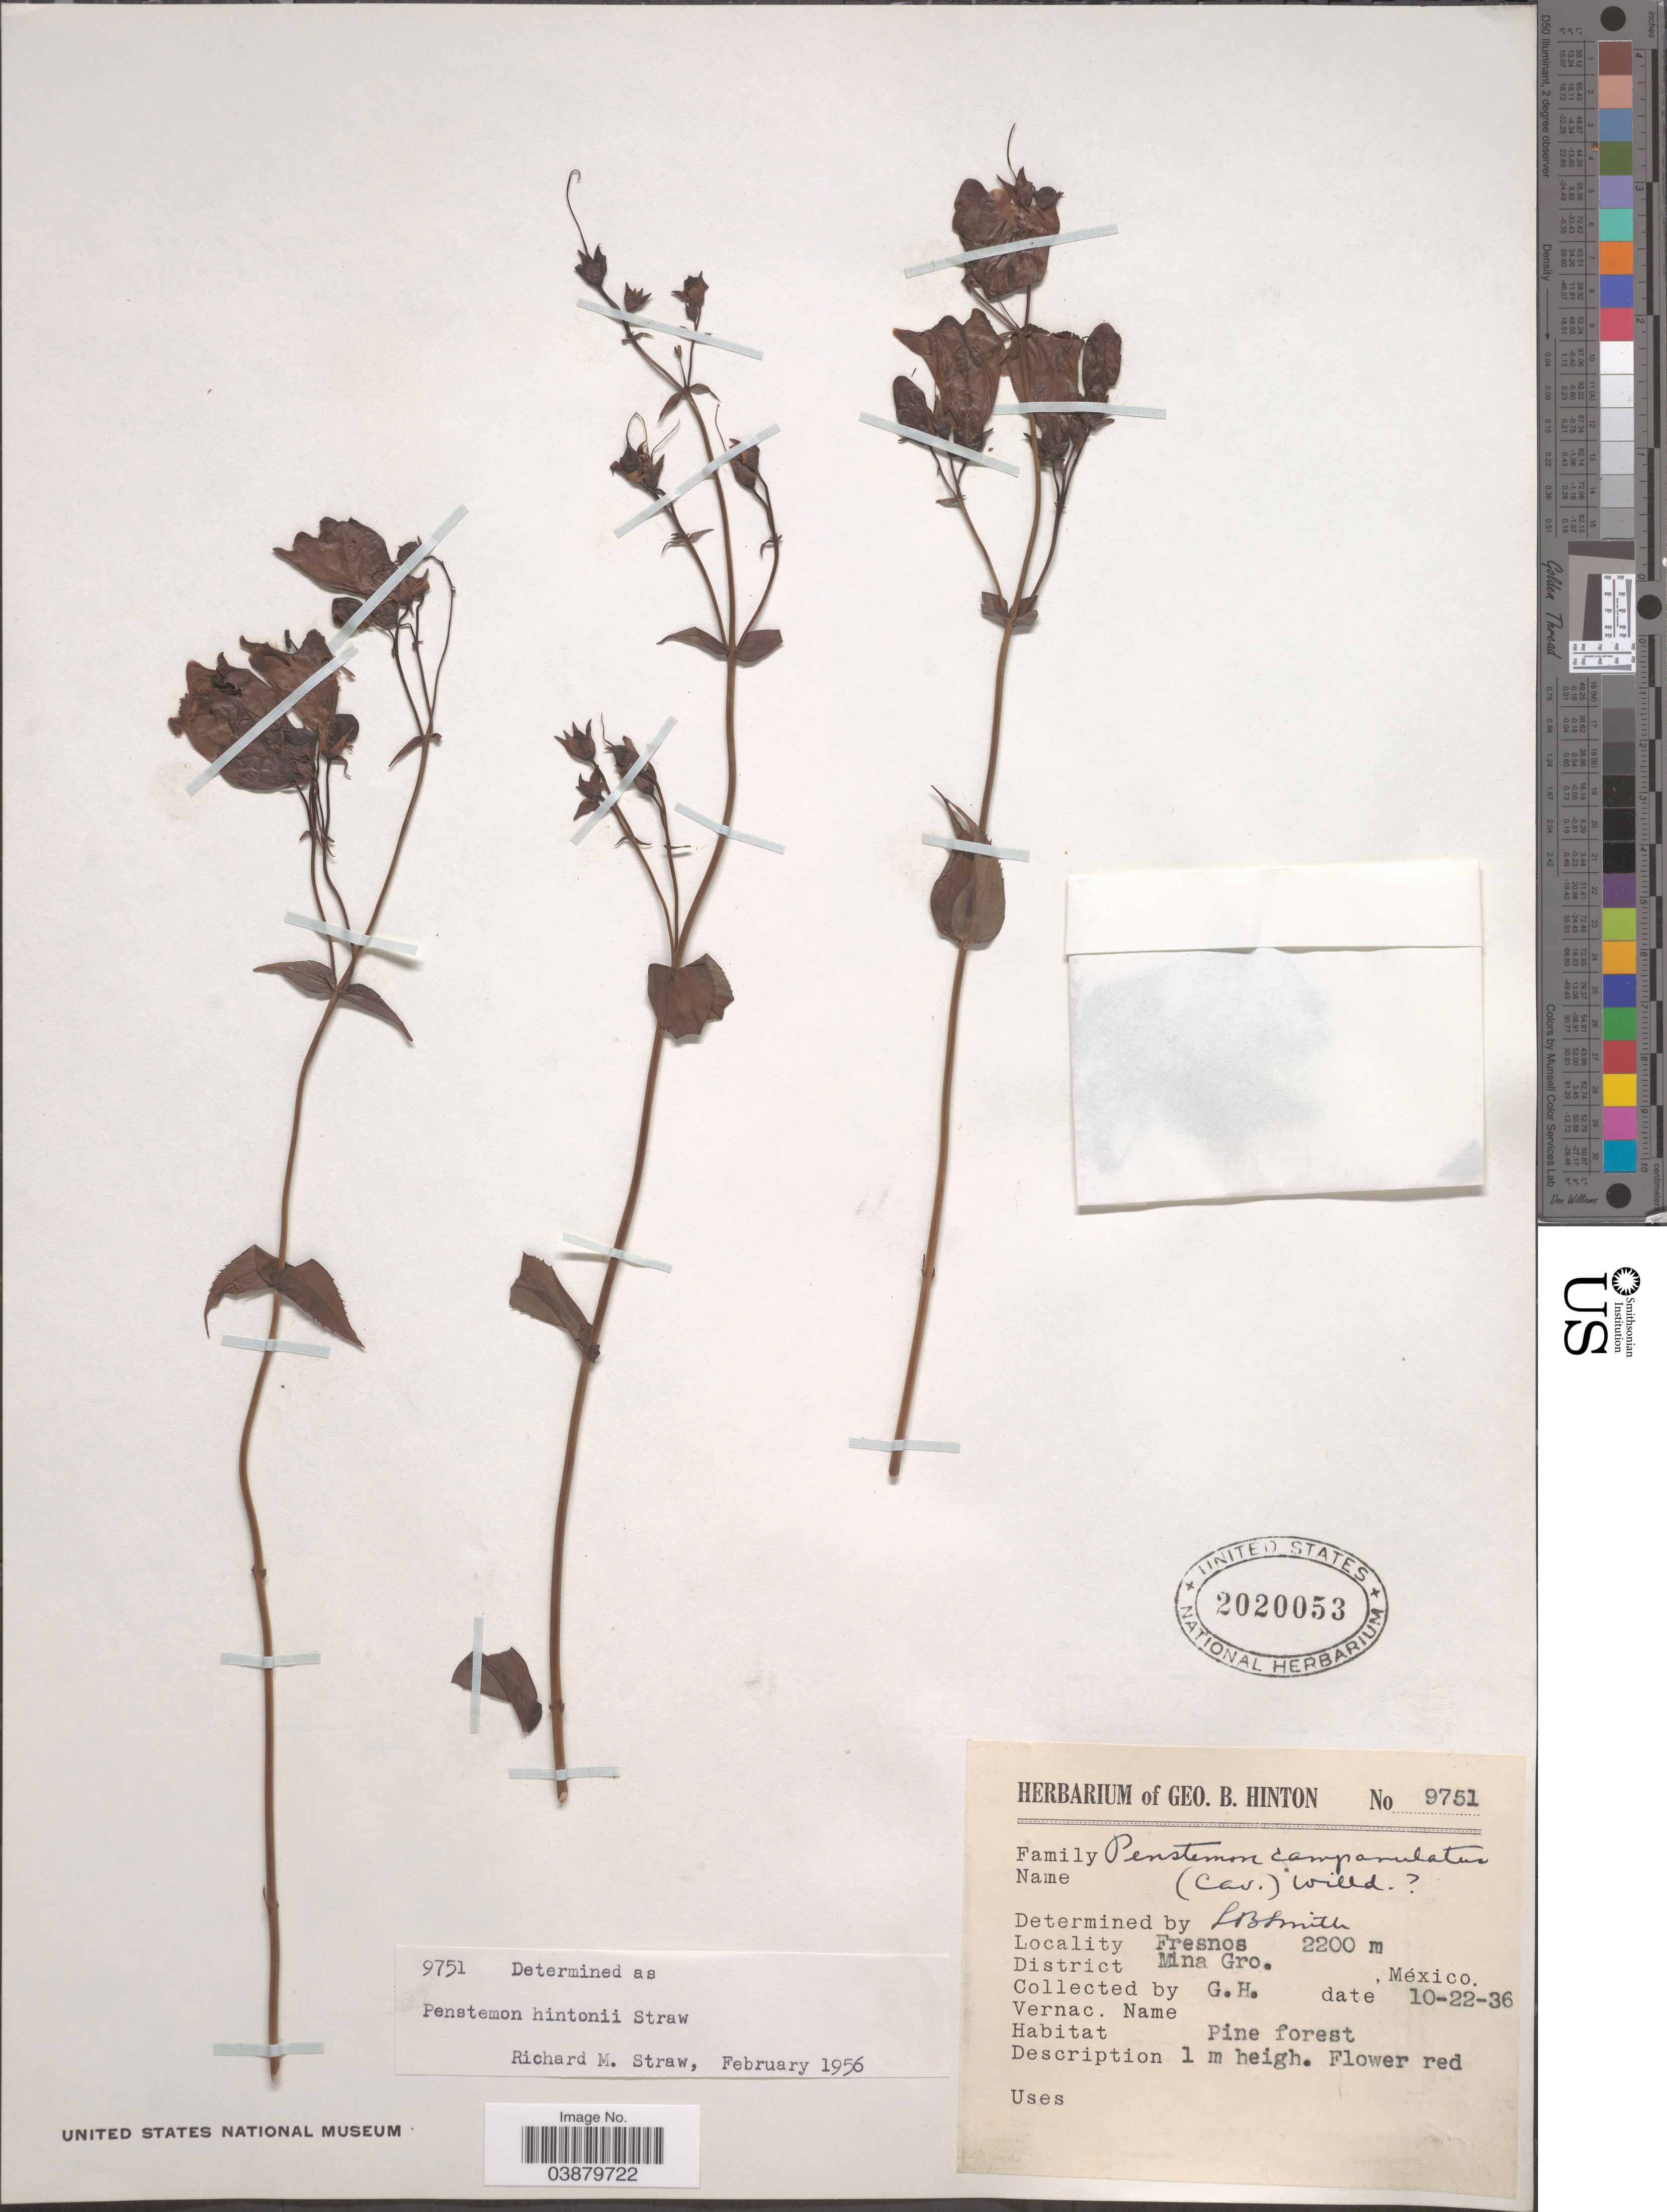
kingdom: Plantae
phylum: Tracheophyta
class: Magnoliopsida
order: Lamiales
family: Plantaginaceae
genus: Penstemon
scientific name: Penstemon hintonii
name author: Straw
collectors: G. B. Hinton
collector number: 9751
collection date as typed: Transcribed d/m/y: 22/10/36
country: Mexico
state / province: Guerrero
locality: Fresnos. District Mina.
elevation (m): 2200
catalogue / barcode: US 2020053